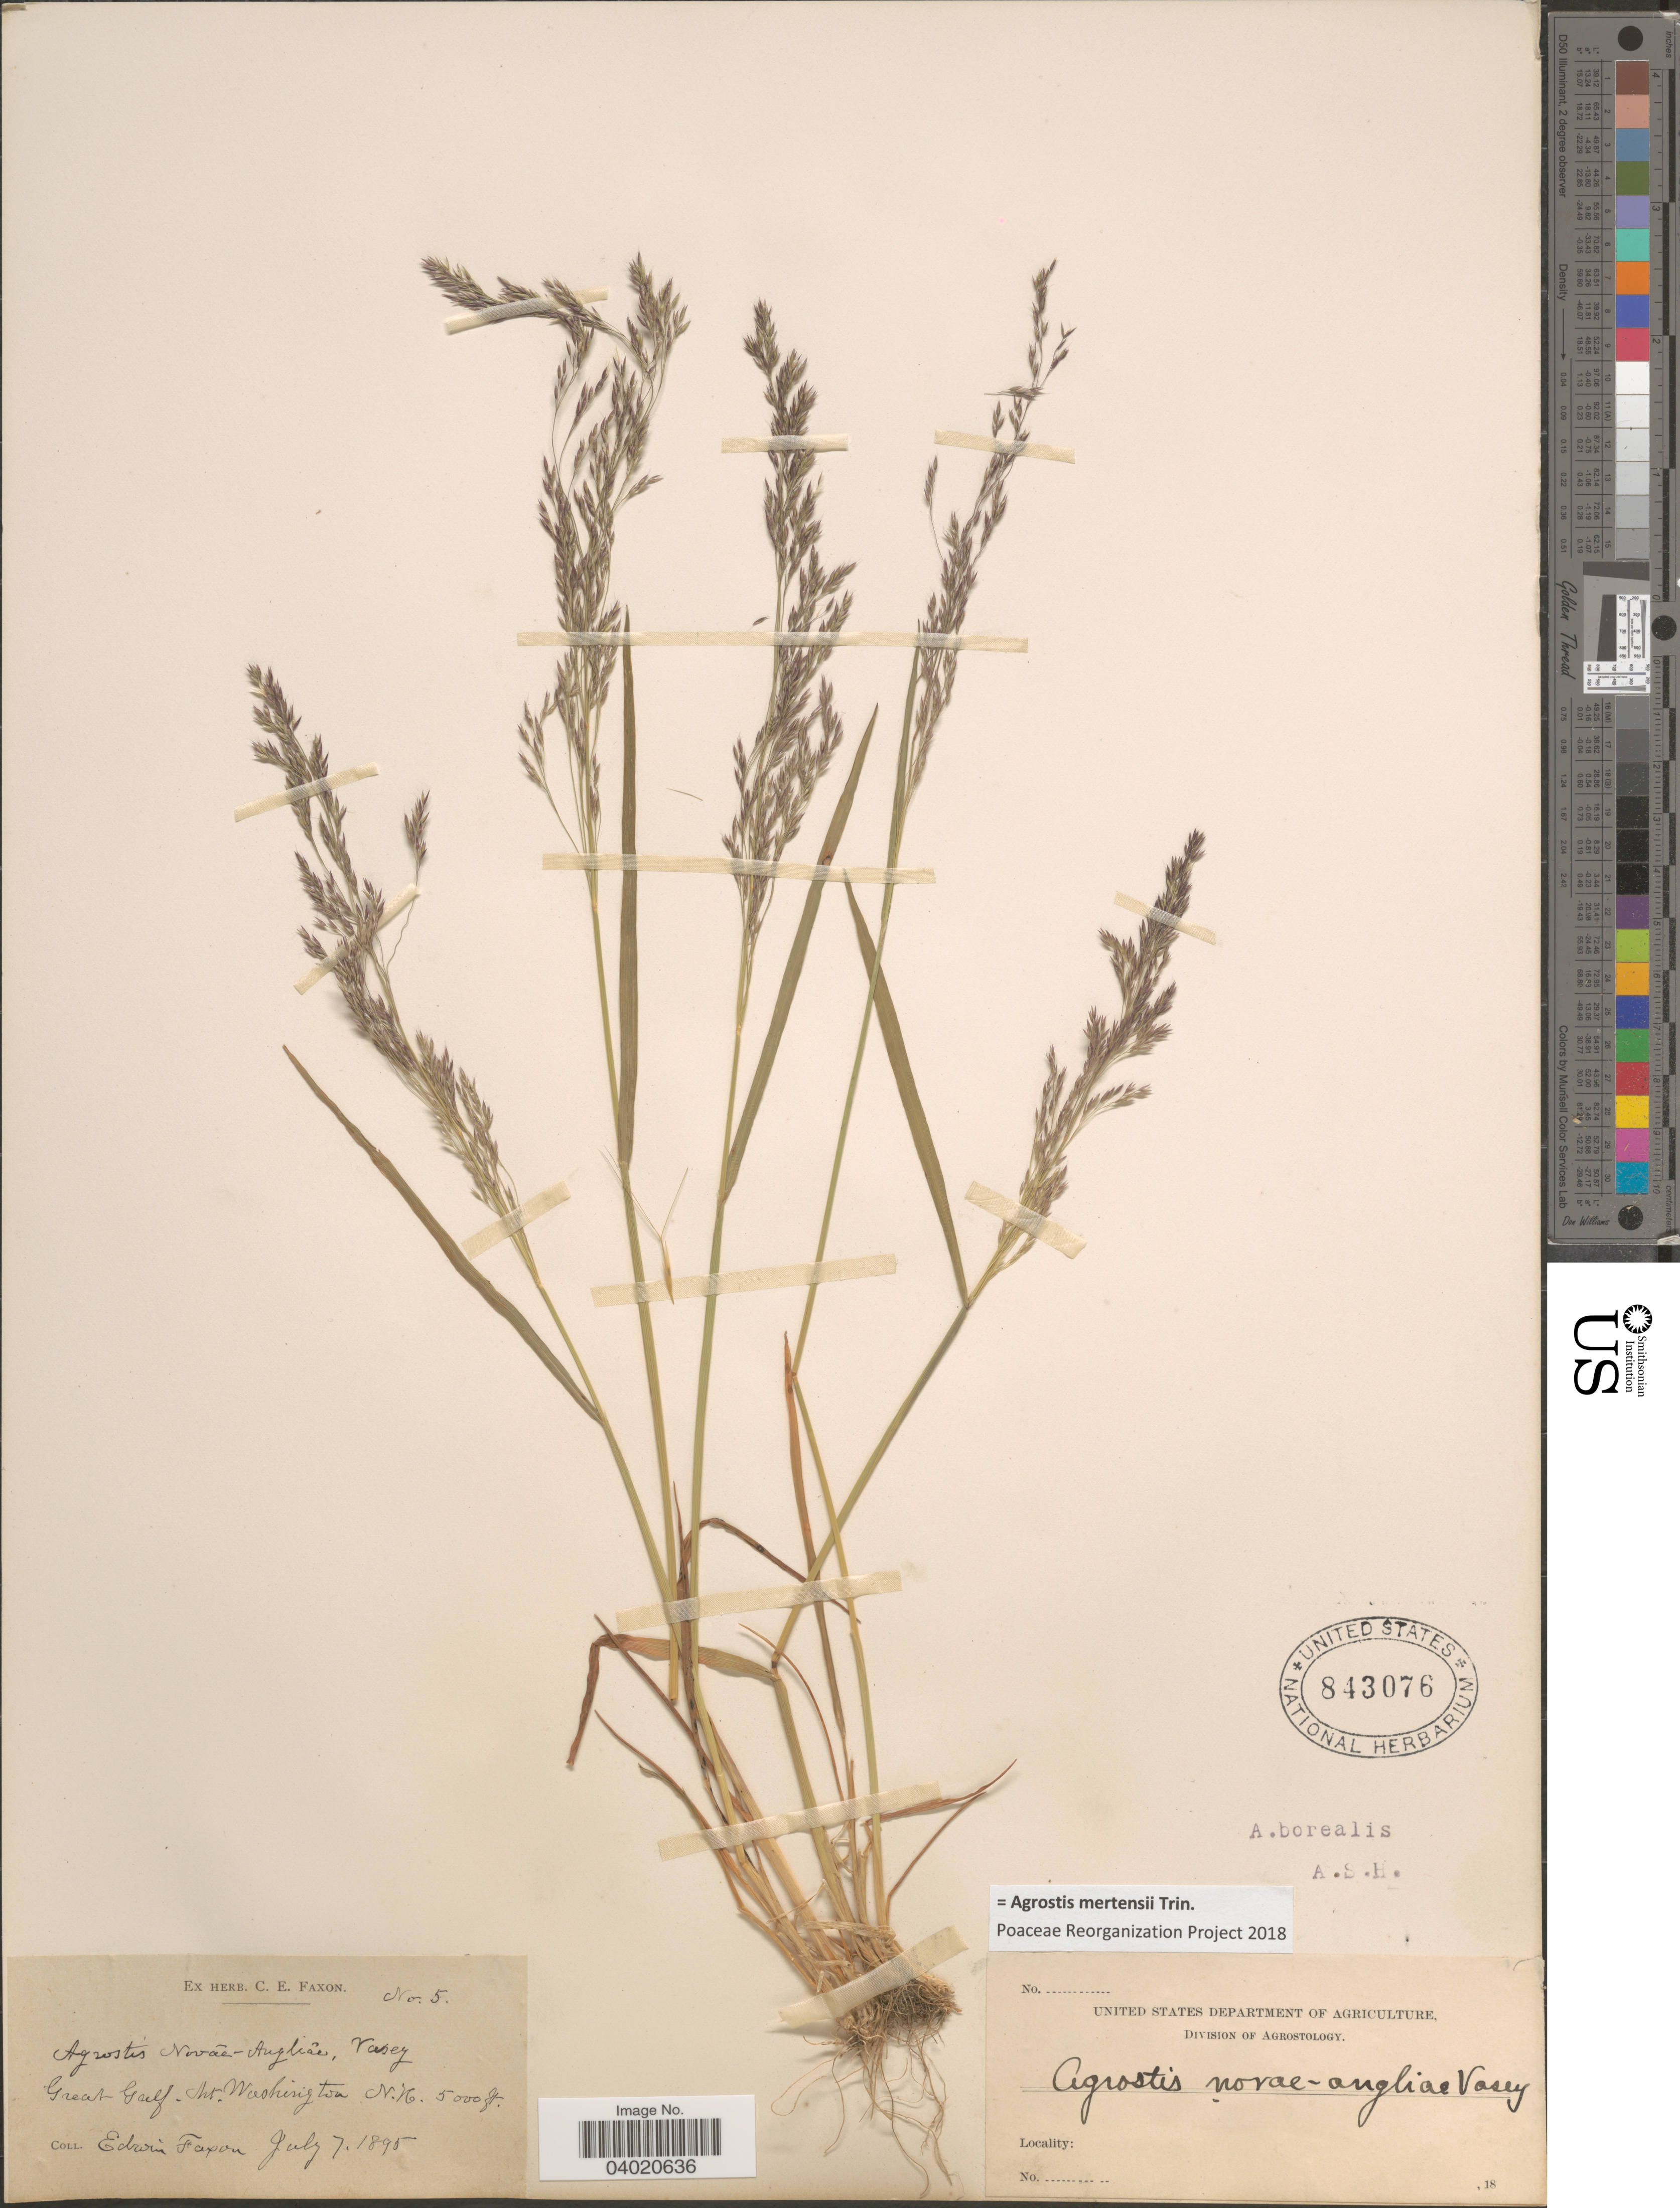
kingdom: Plantae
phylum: Tracheophyta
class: Liliopsida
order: Poales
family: Poaceae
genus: Agrostis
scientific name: Agrostis mertensii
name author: Trin.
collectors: E. Faxon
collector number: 5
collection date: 1895-07-07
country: United States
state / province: New Hampshire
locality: Great Gulf, Mt. Washington.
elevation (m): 1524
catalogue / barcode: US 843076